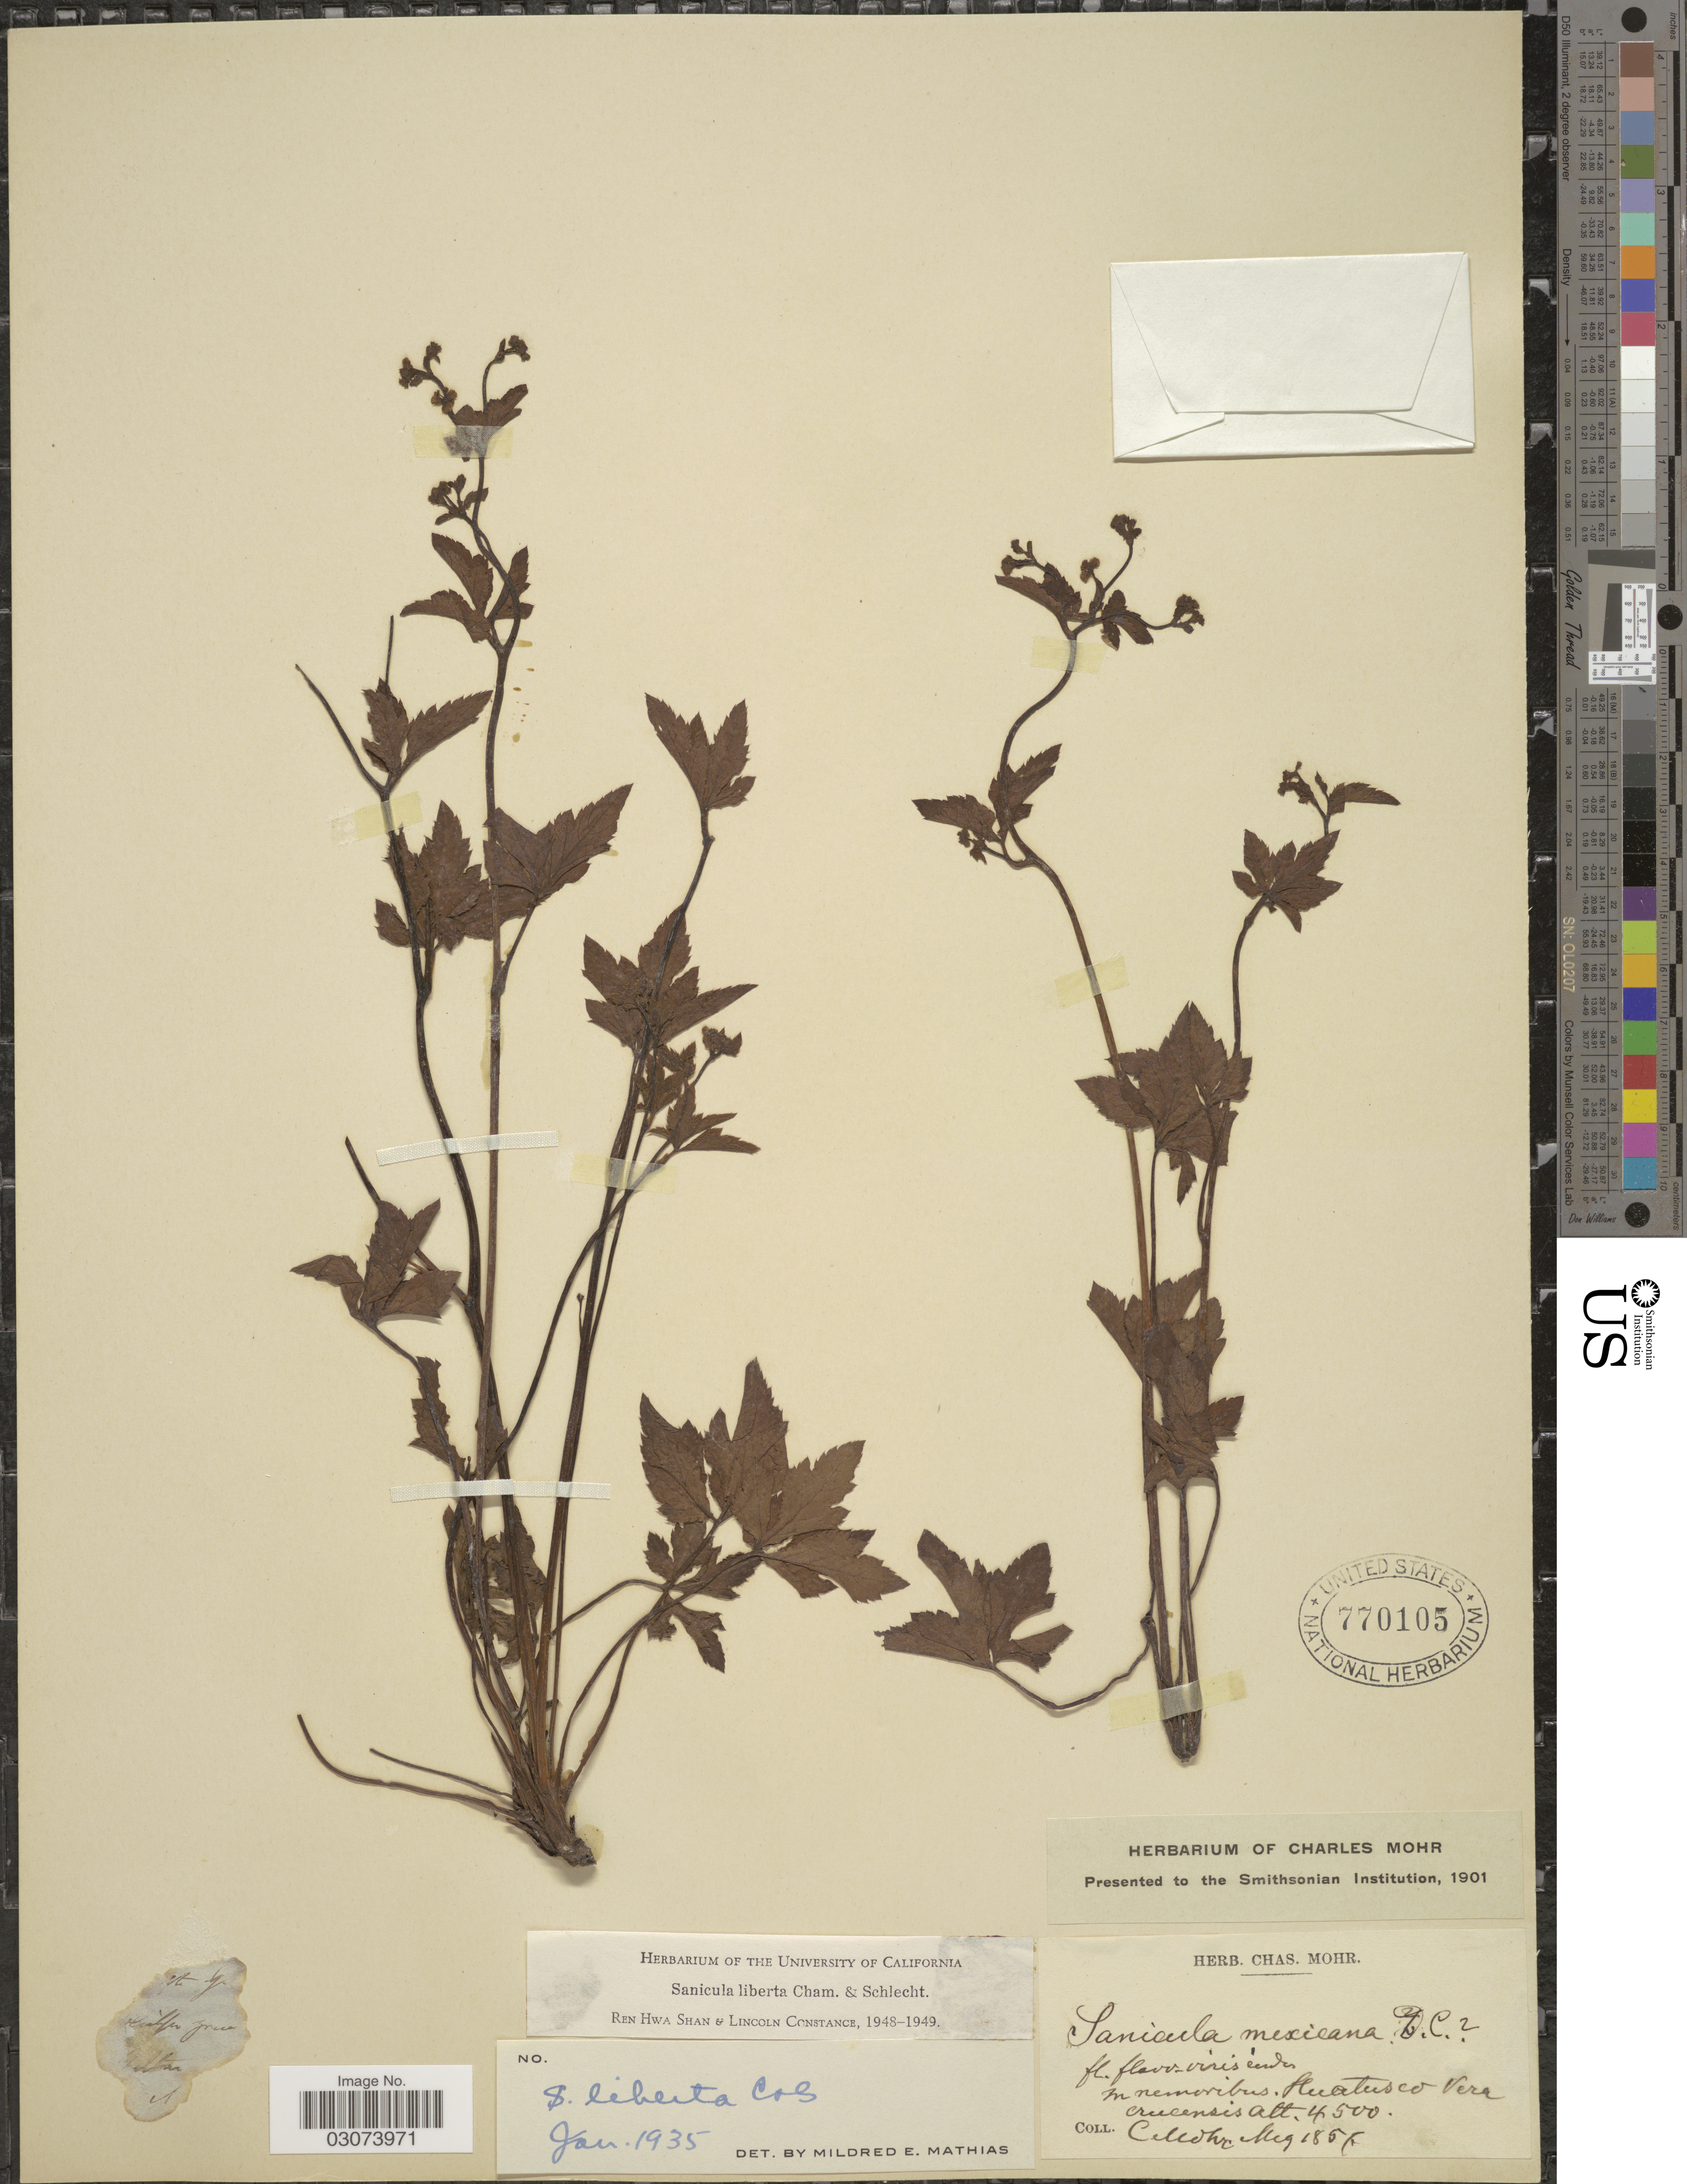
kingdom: Plantae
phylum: Tracheophyta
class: Magnoliopsida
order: Apiales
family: Apiaceae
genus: Sanicula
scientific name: Sanicula liberta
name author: Cham. & Schltdl.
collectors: Mohr, C. T. (herbarium)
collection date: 1857-05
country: Mexico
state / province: Veracruz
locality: In nemoribus. Huatusco. Vera Crucensis.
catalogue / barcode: US 770105